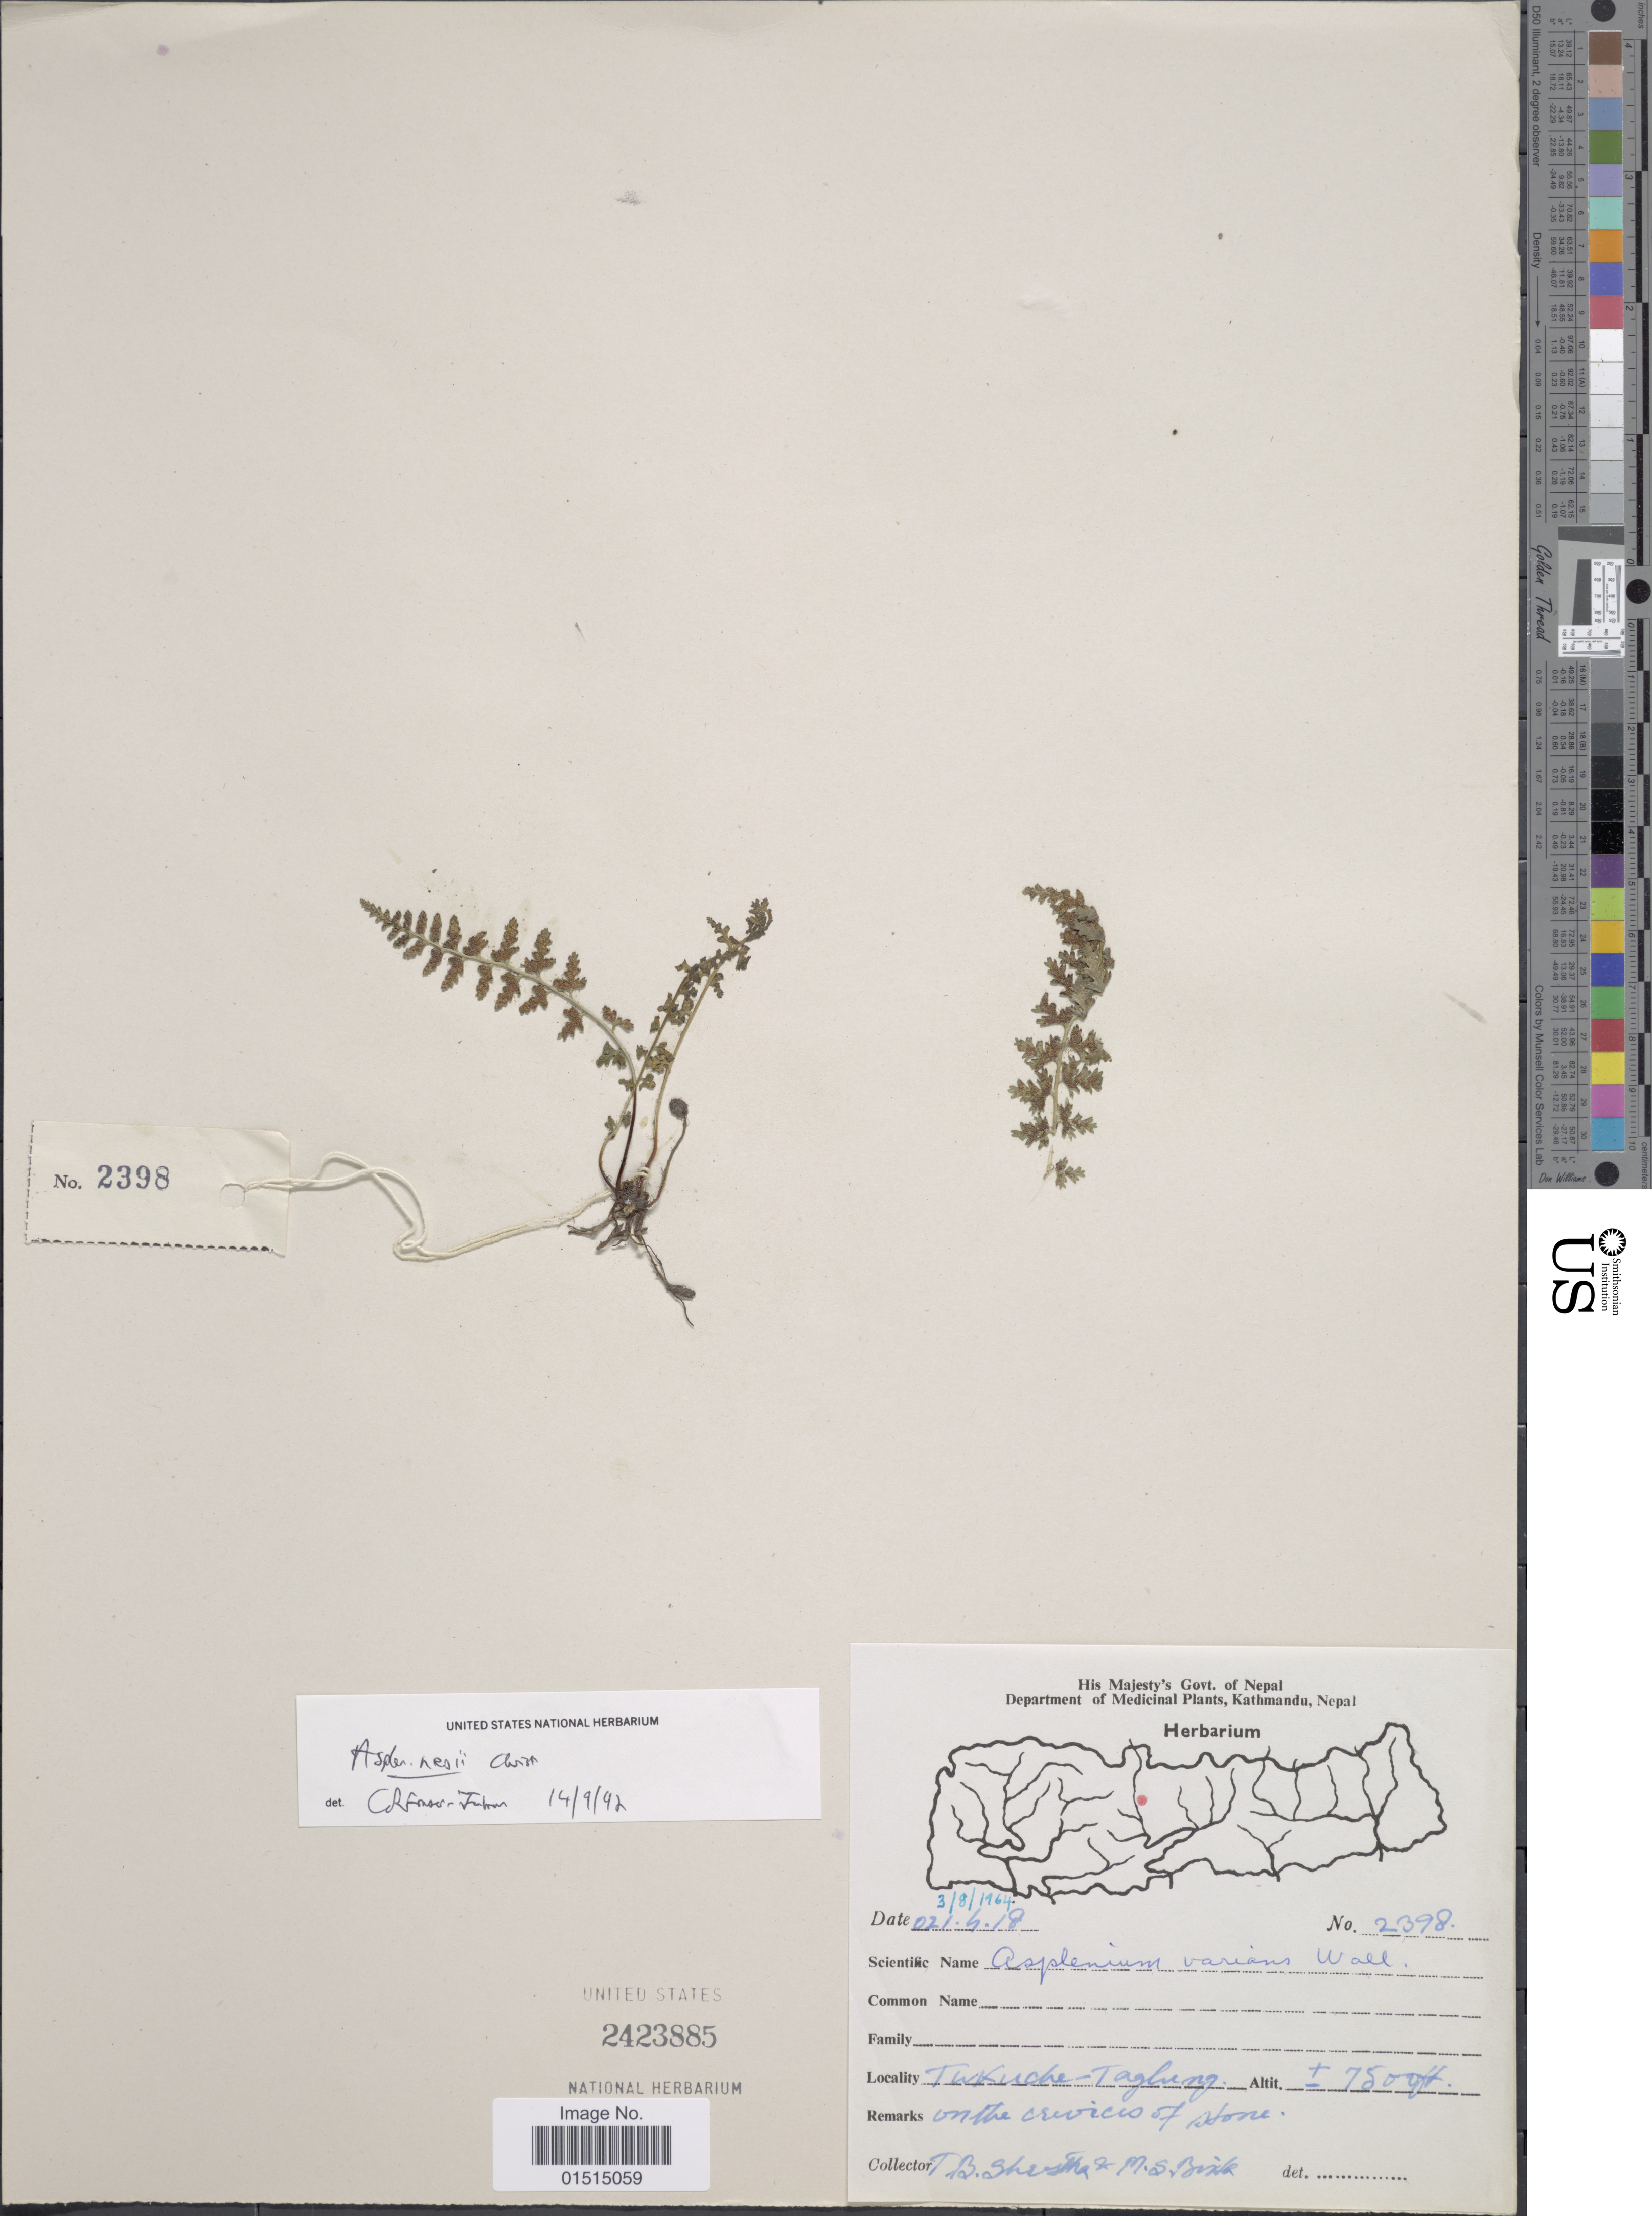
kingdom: Plantae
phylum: Tracheophyta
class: Polypodiopsida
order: Polypodiales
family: Aspleniaceae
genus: Asplenium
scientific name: Asplenium nesii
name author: Christ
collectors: T. B. Shrestha & M. Bista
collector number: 2398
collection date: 1964-08-03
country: Nepal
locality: Tukuche - Taglung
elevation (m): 2286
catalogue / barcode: US 2423885